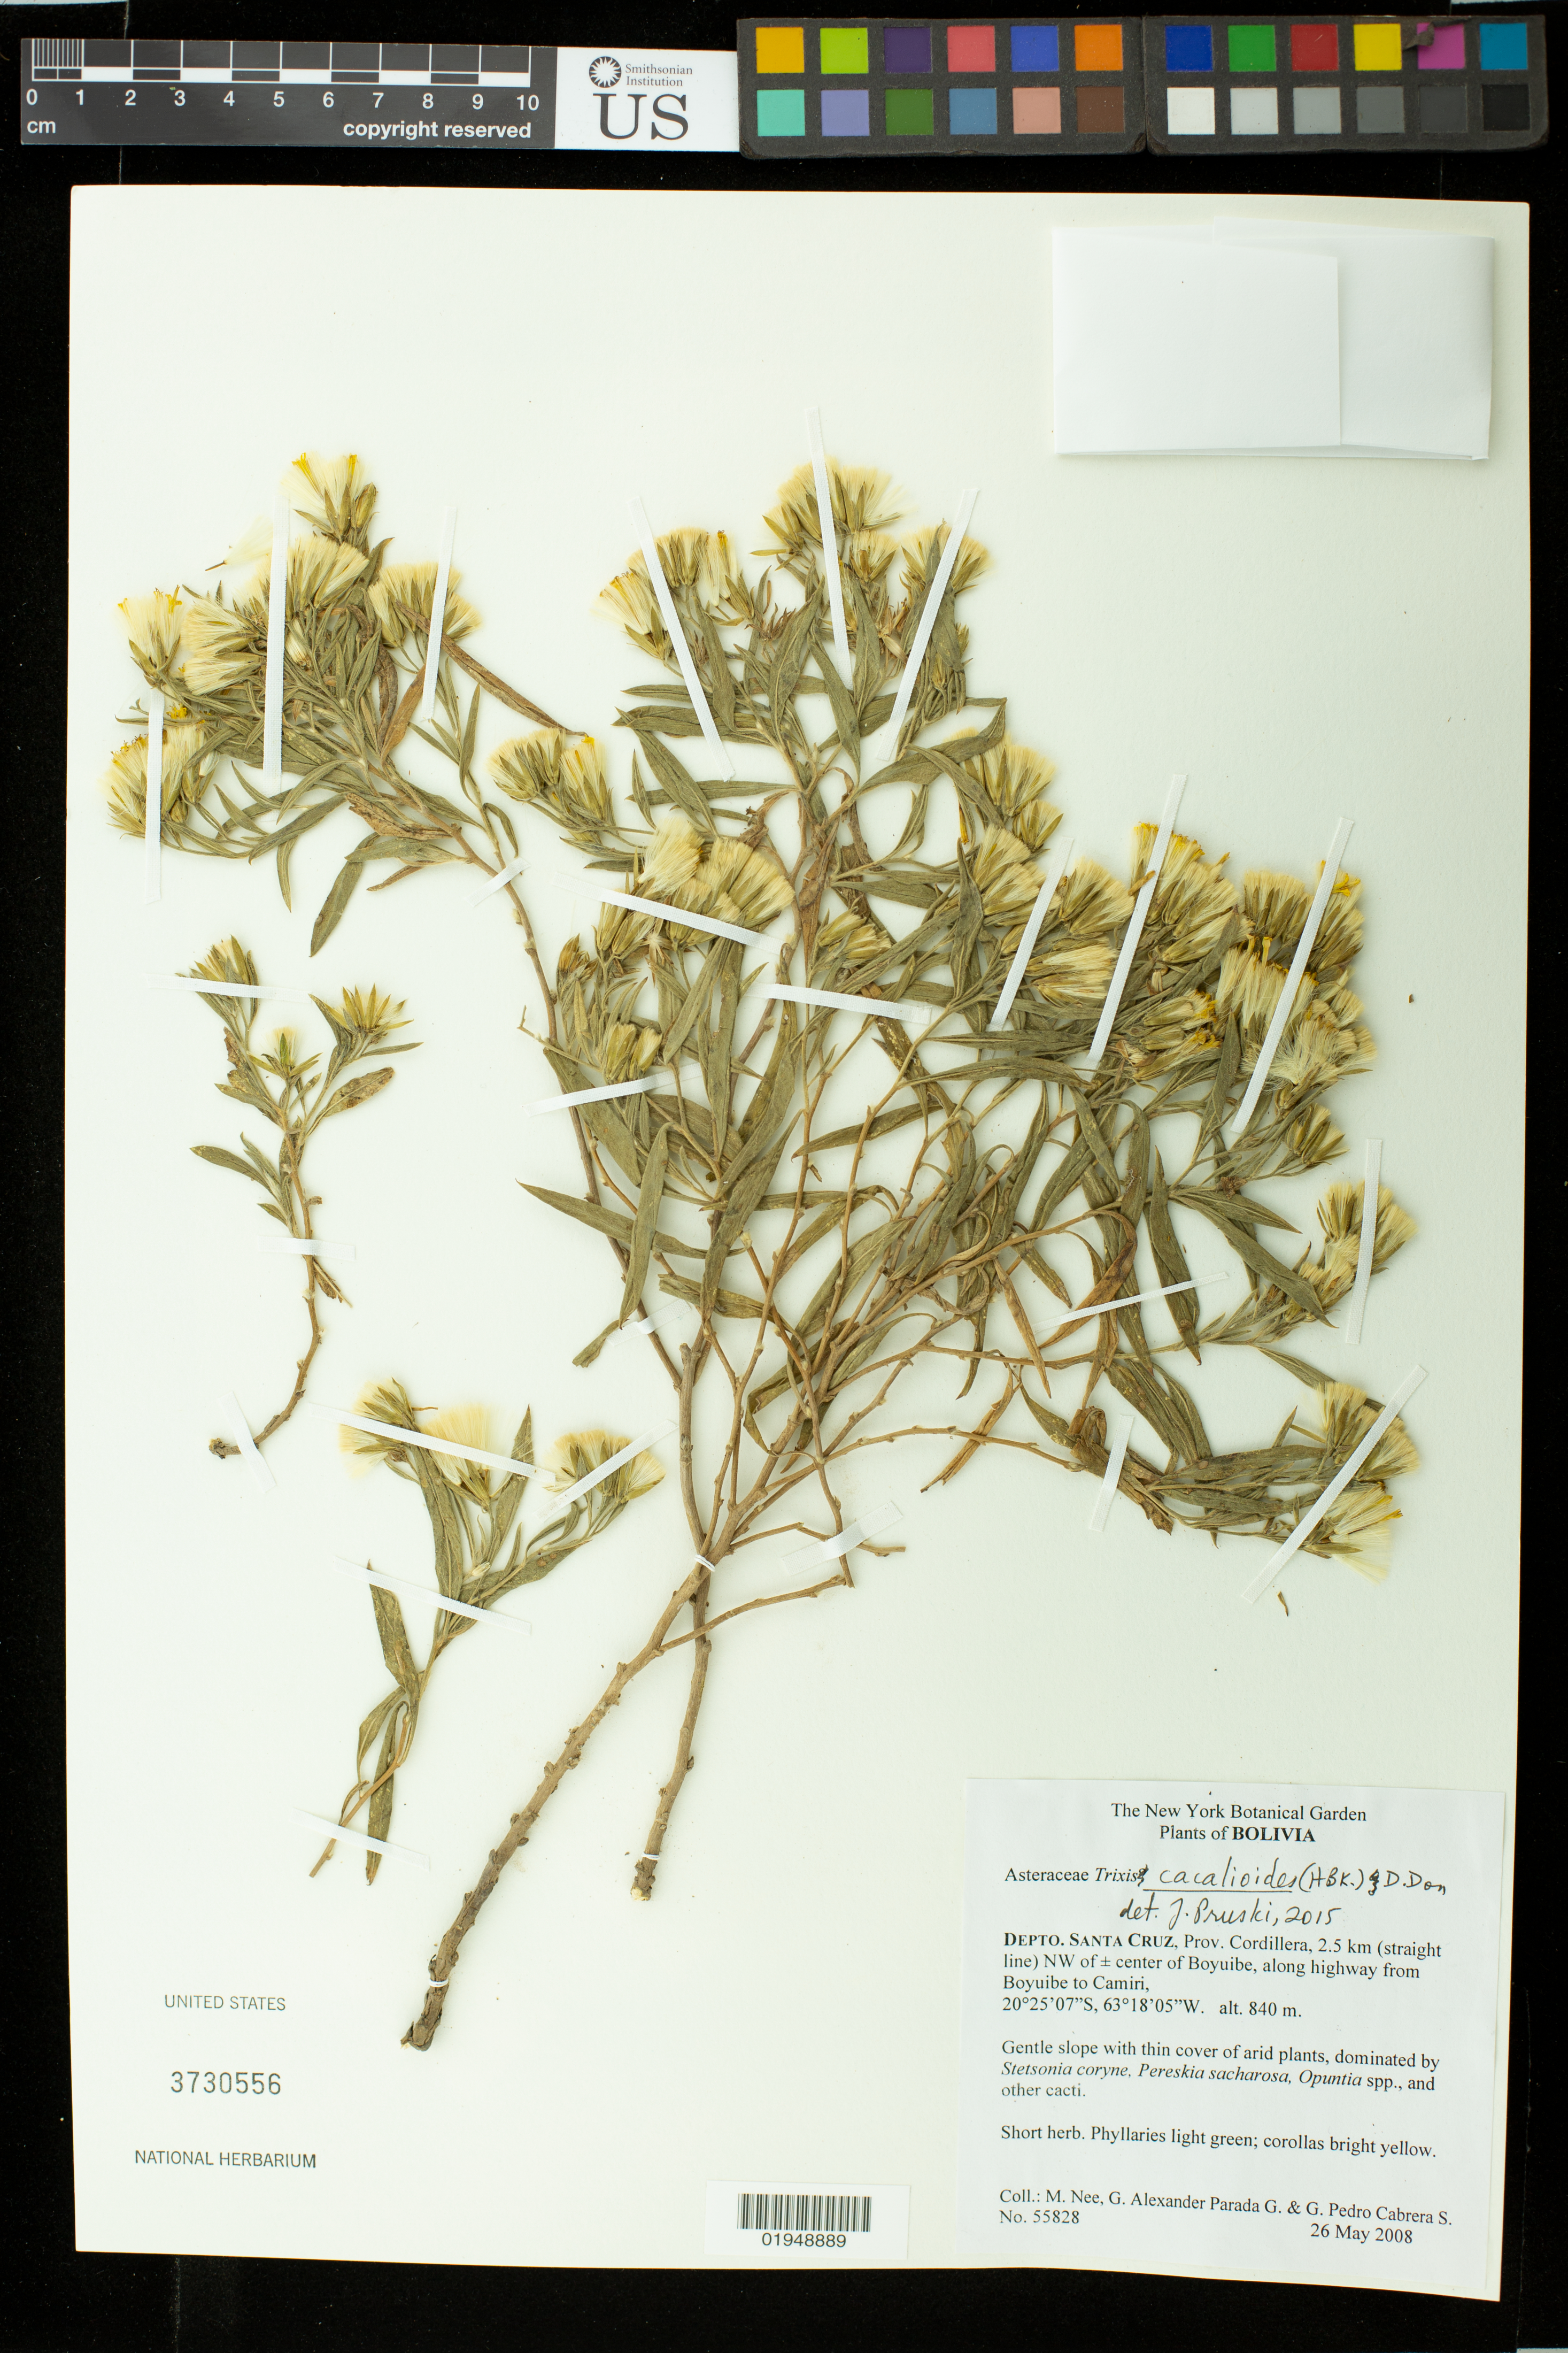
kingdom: Plantae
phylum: Tracheophyta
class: Magnoliopsida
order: Asterales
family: Asteraceae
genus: Trixis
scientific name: Trixis cacalioides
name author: (Kunth) D. Don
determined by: Pruski, J. F.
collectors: M. Nee, G. Parada & G. Cabrera S.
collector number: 55828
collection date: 2008-05-26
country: Bolivia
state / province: Santa Cruz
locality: Depto. Santa Cruz, Prov. Cordillera, 2.5 km (straight line) NW of +/- center of Boyuide, along highway from Boyuide to Camiri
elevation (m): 840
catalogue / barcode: US 3730556